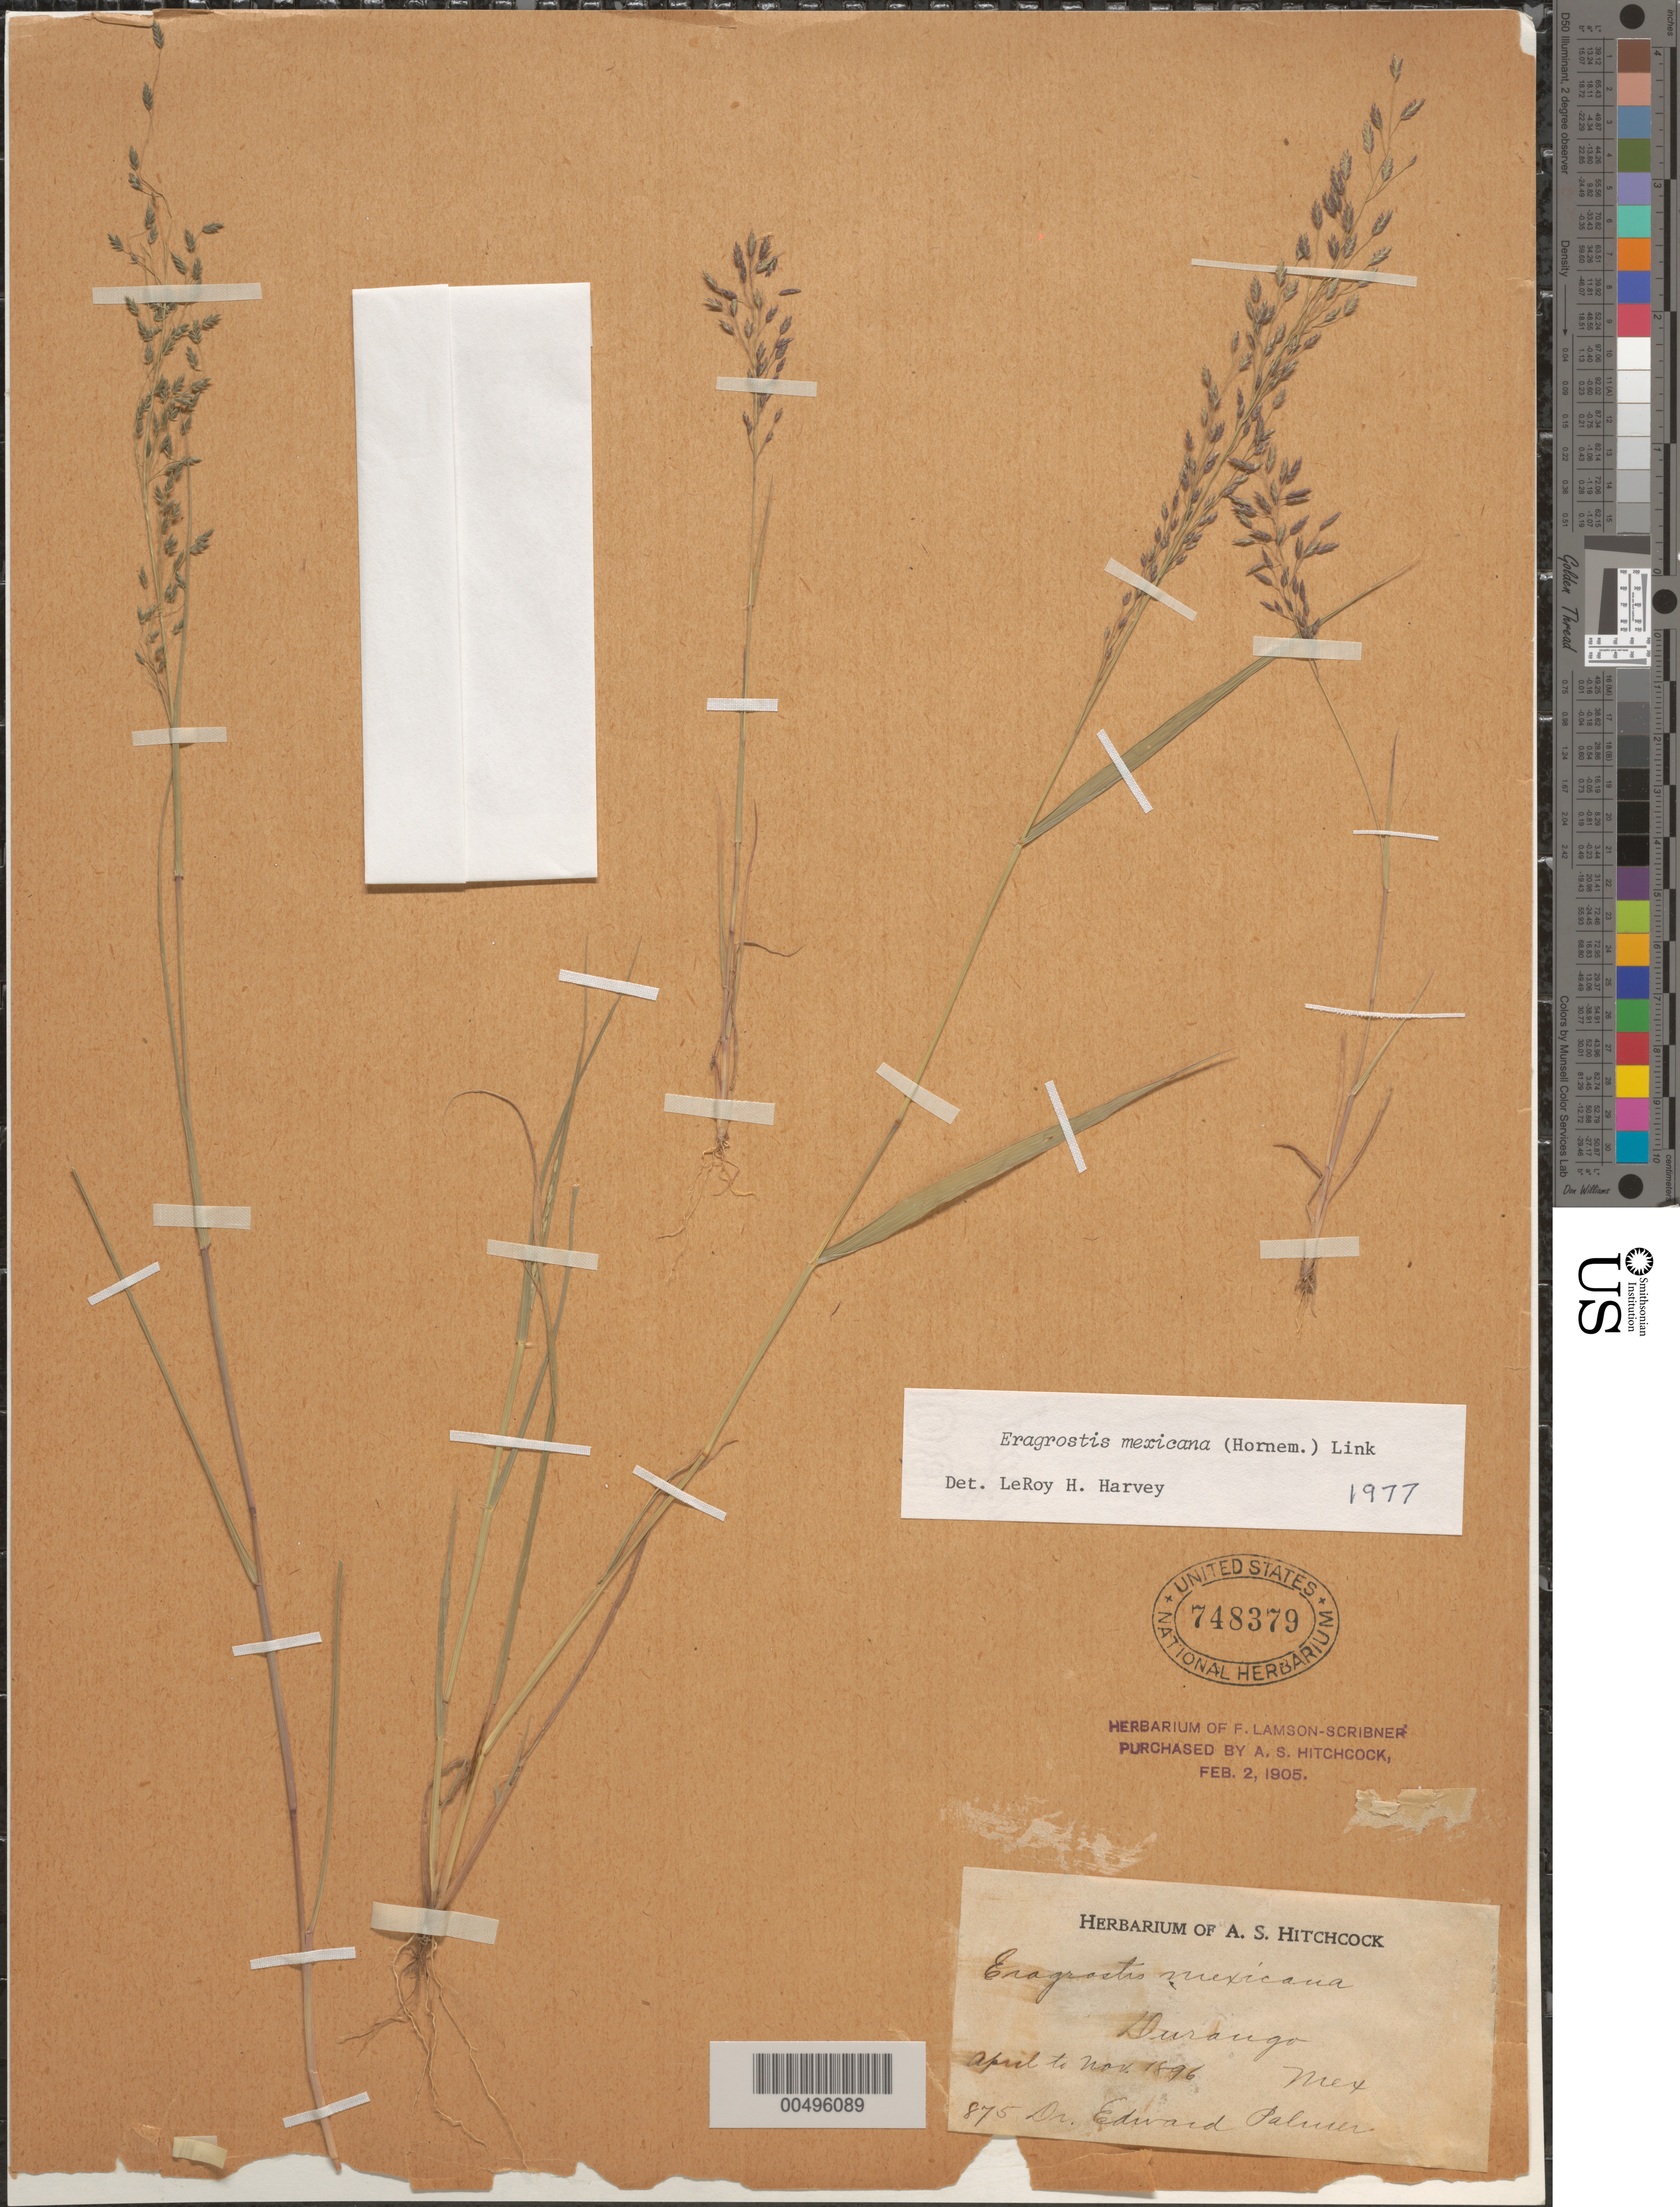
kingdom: Plantae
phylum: Tracheophyta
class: Liliopsida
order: Poales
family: Poaceae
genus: Eragrostis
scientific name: Eragrostis mexicana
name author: (Hornem.) Link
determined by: Harvey, L. H.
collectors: E. Palmer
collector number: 875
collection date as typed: Apr 1896 to Nov 1896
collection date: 1896-04/1896-11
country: Mexico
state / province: Durango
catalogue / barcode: US 748379